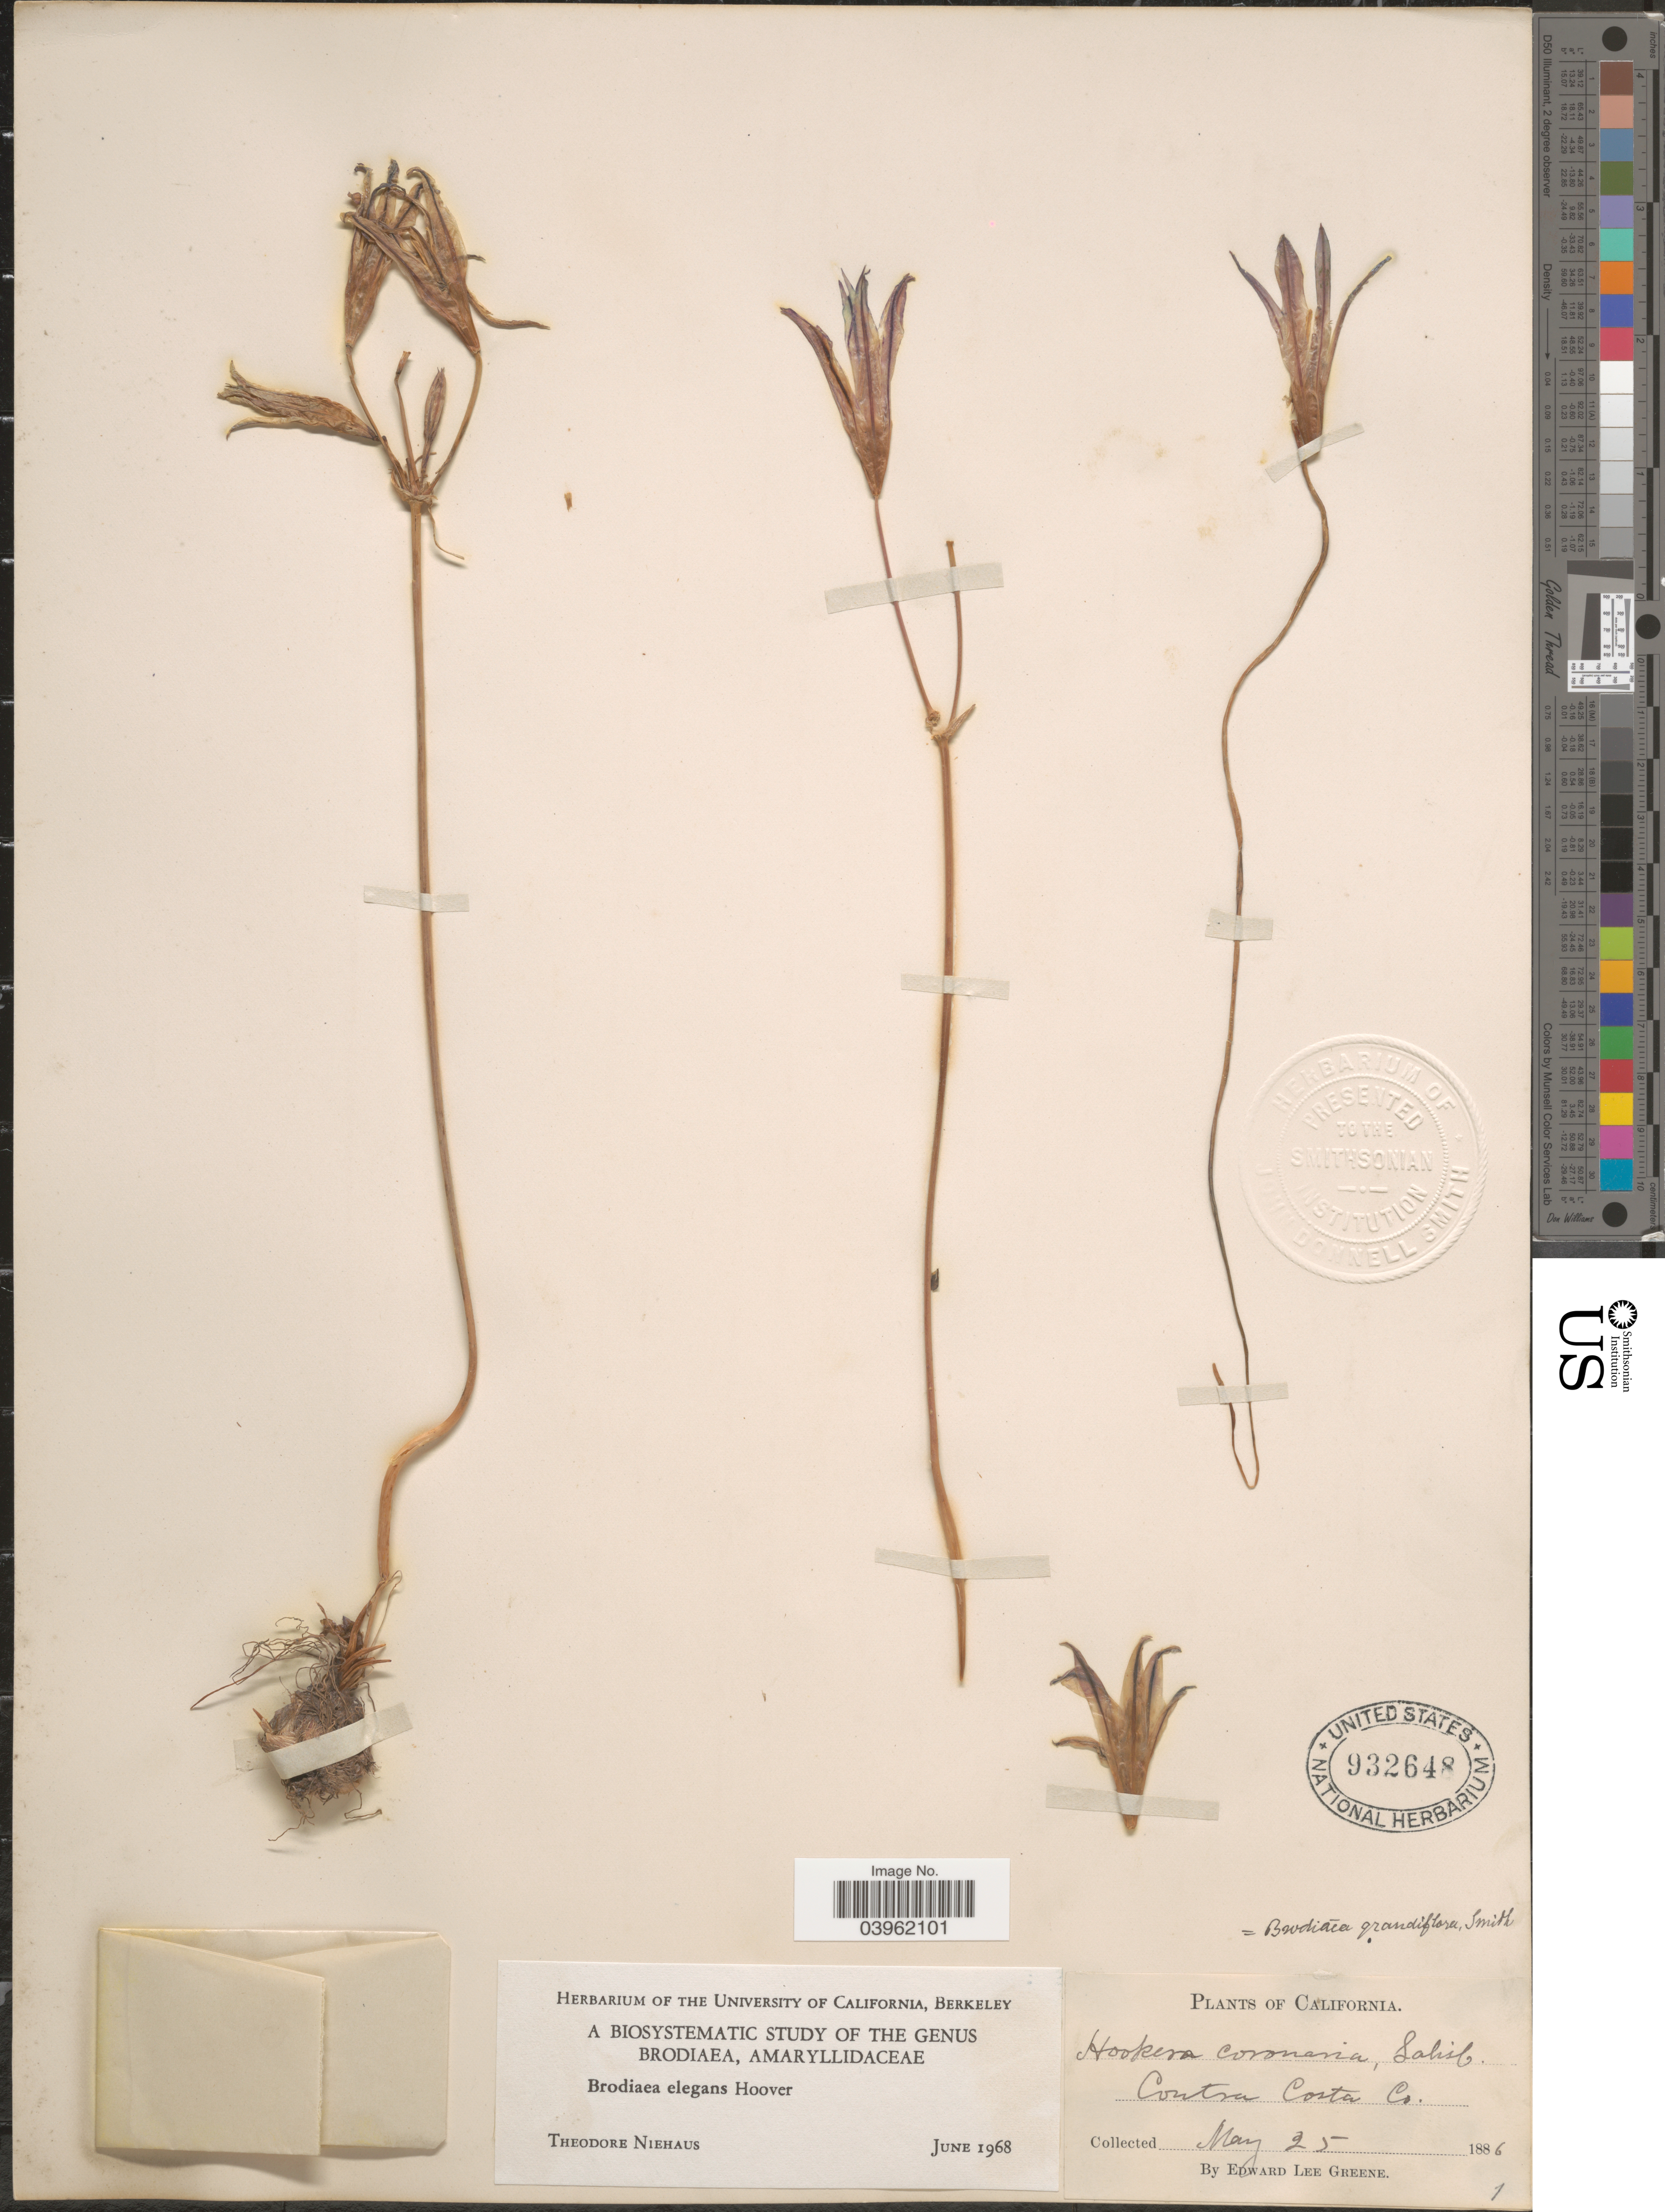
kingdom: Plantae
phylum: Tracheophyta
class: Liliopsida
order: Asparagales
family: Asparagaceae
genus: Brodiaea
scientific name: Brodiaea elegans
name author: Hoover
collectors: E. L. Greene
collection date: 1886-05-25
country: United States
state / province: California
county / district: Contra Costa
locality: Contra Costa Co.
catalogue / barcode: US 932648